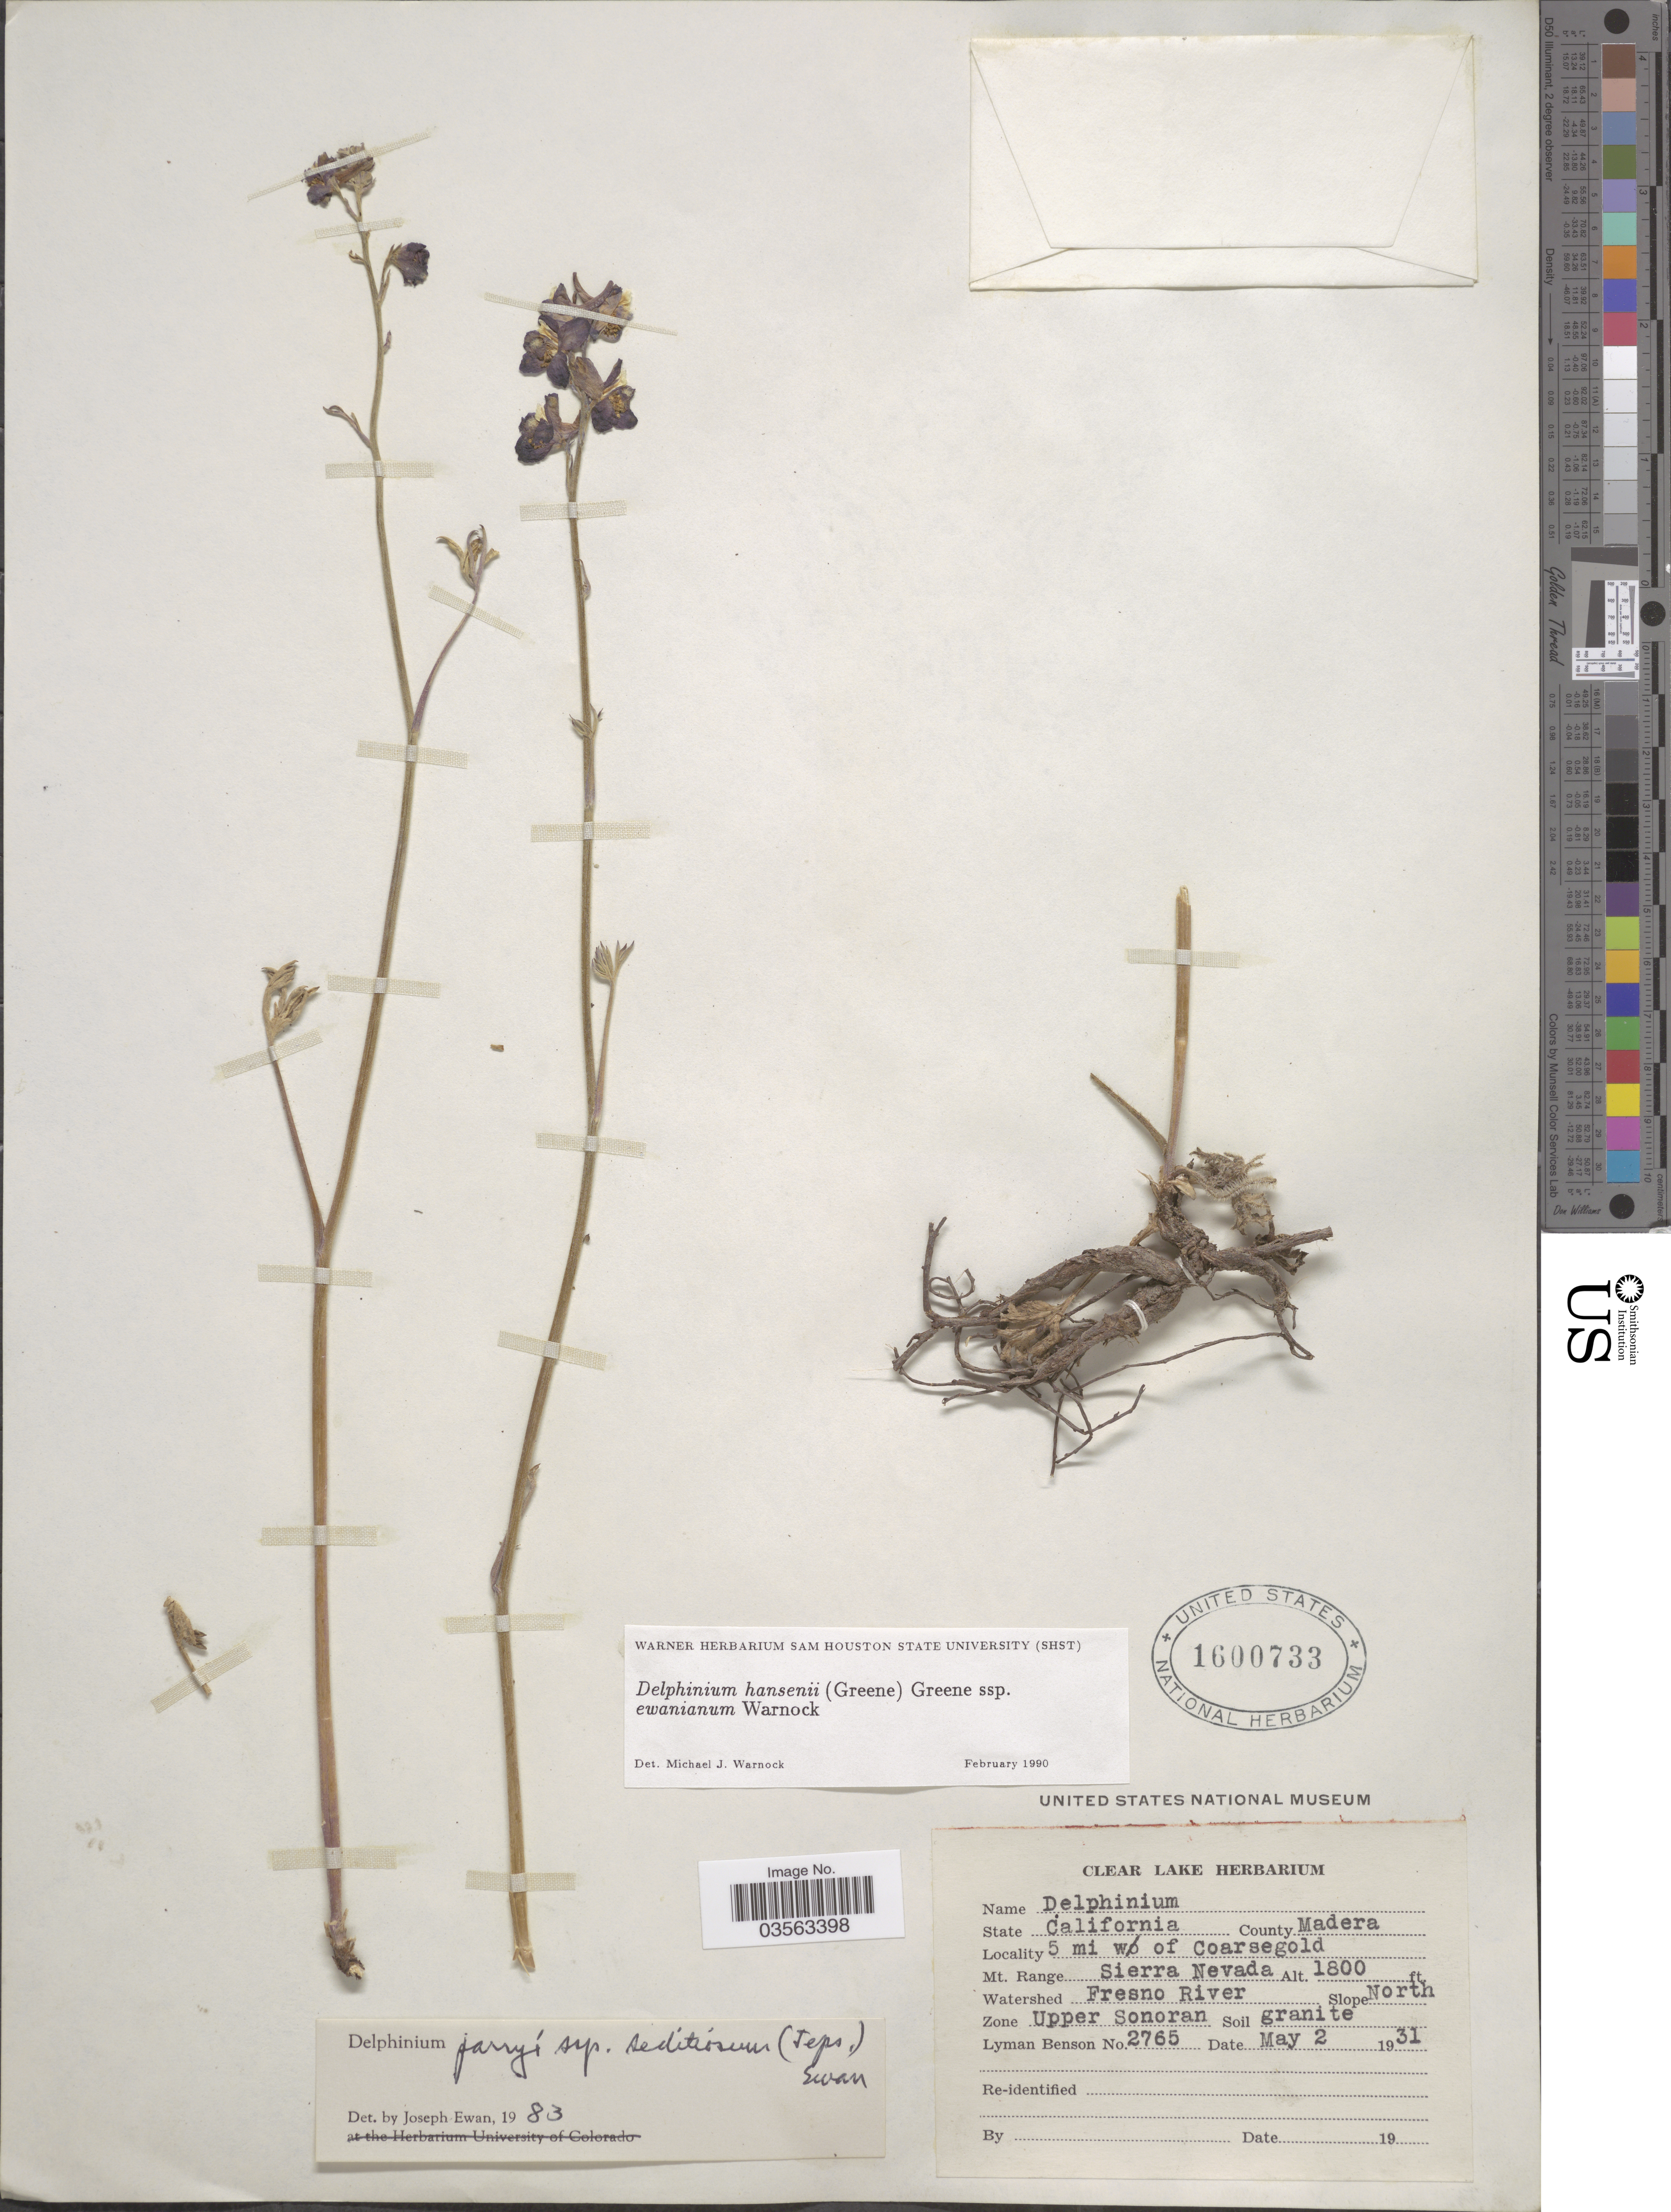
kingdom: Plantae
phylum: Tracheophyta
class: Magnoliopsida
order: Ranunculales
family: Ranunculaceae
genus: Delphinium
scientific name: Delphinium hansenii subsp. ewanianum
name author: M.J. Warnock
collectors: L. D. Benson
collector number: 2765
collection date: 1931-05-02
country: United States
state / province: California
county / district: Madera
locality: County Madera. 5 mi w of Coarsegold. Mt. Range Sierra Nevada. Watershed Fresno River. Slope North. Zone Upper Sonoran.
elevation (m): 549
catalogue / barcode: US 1600733